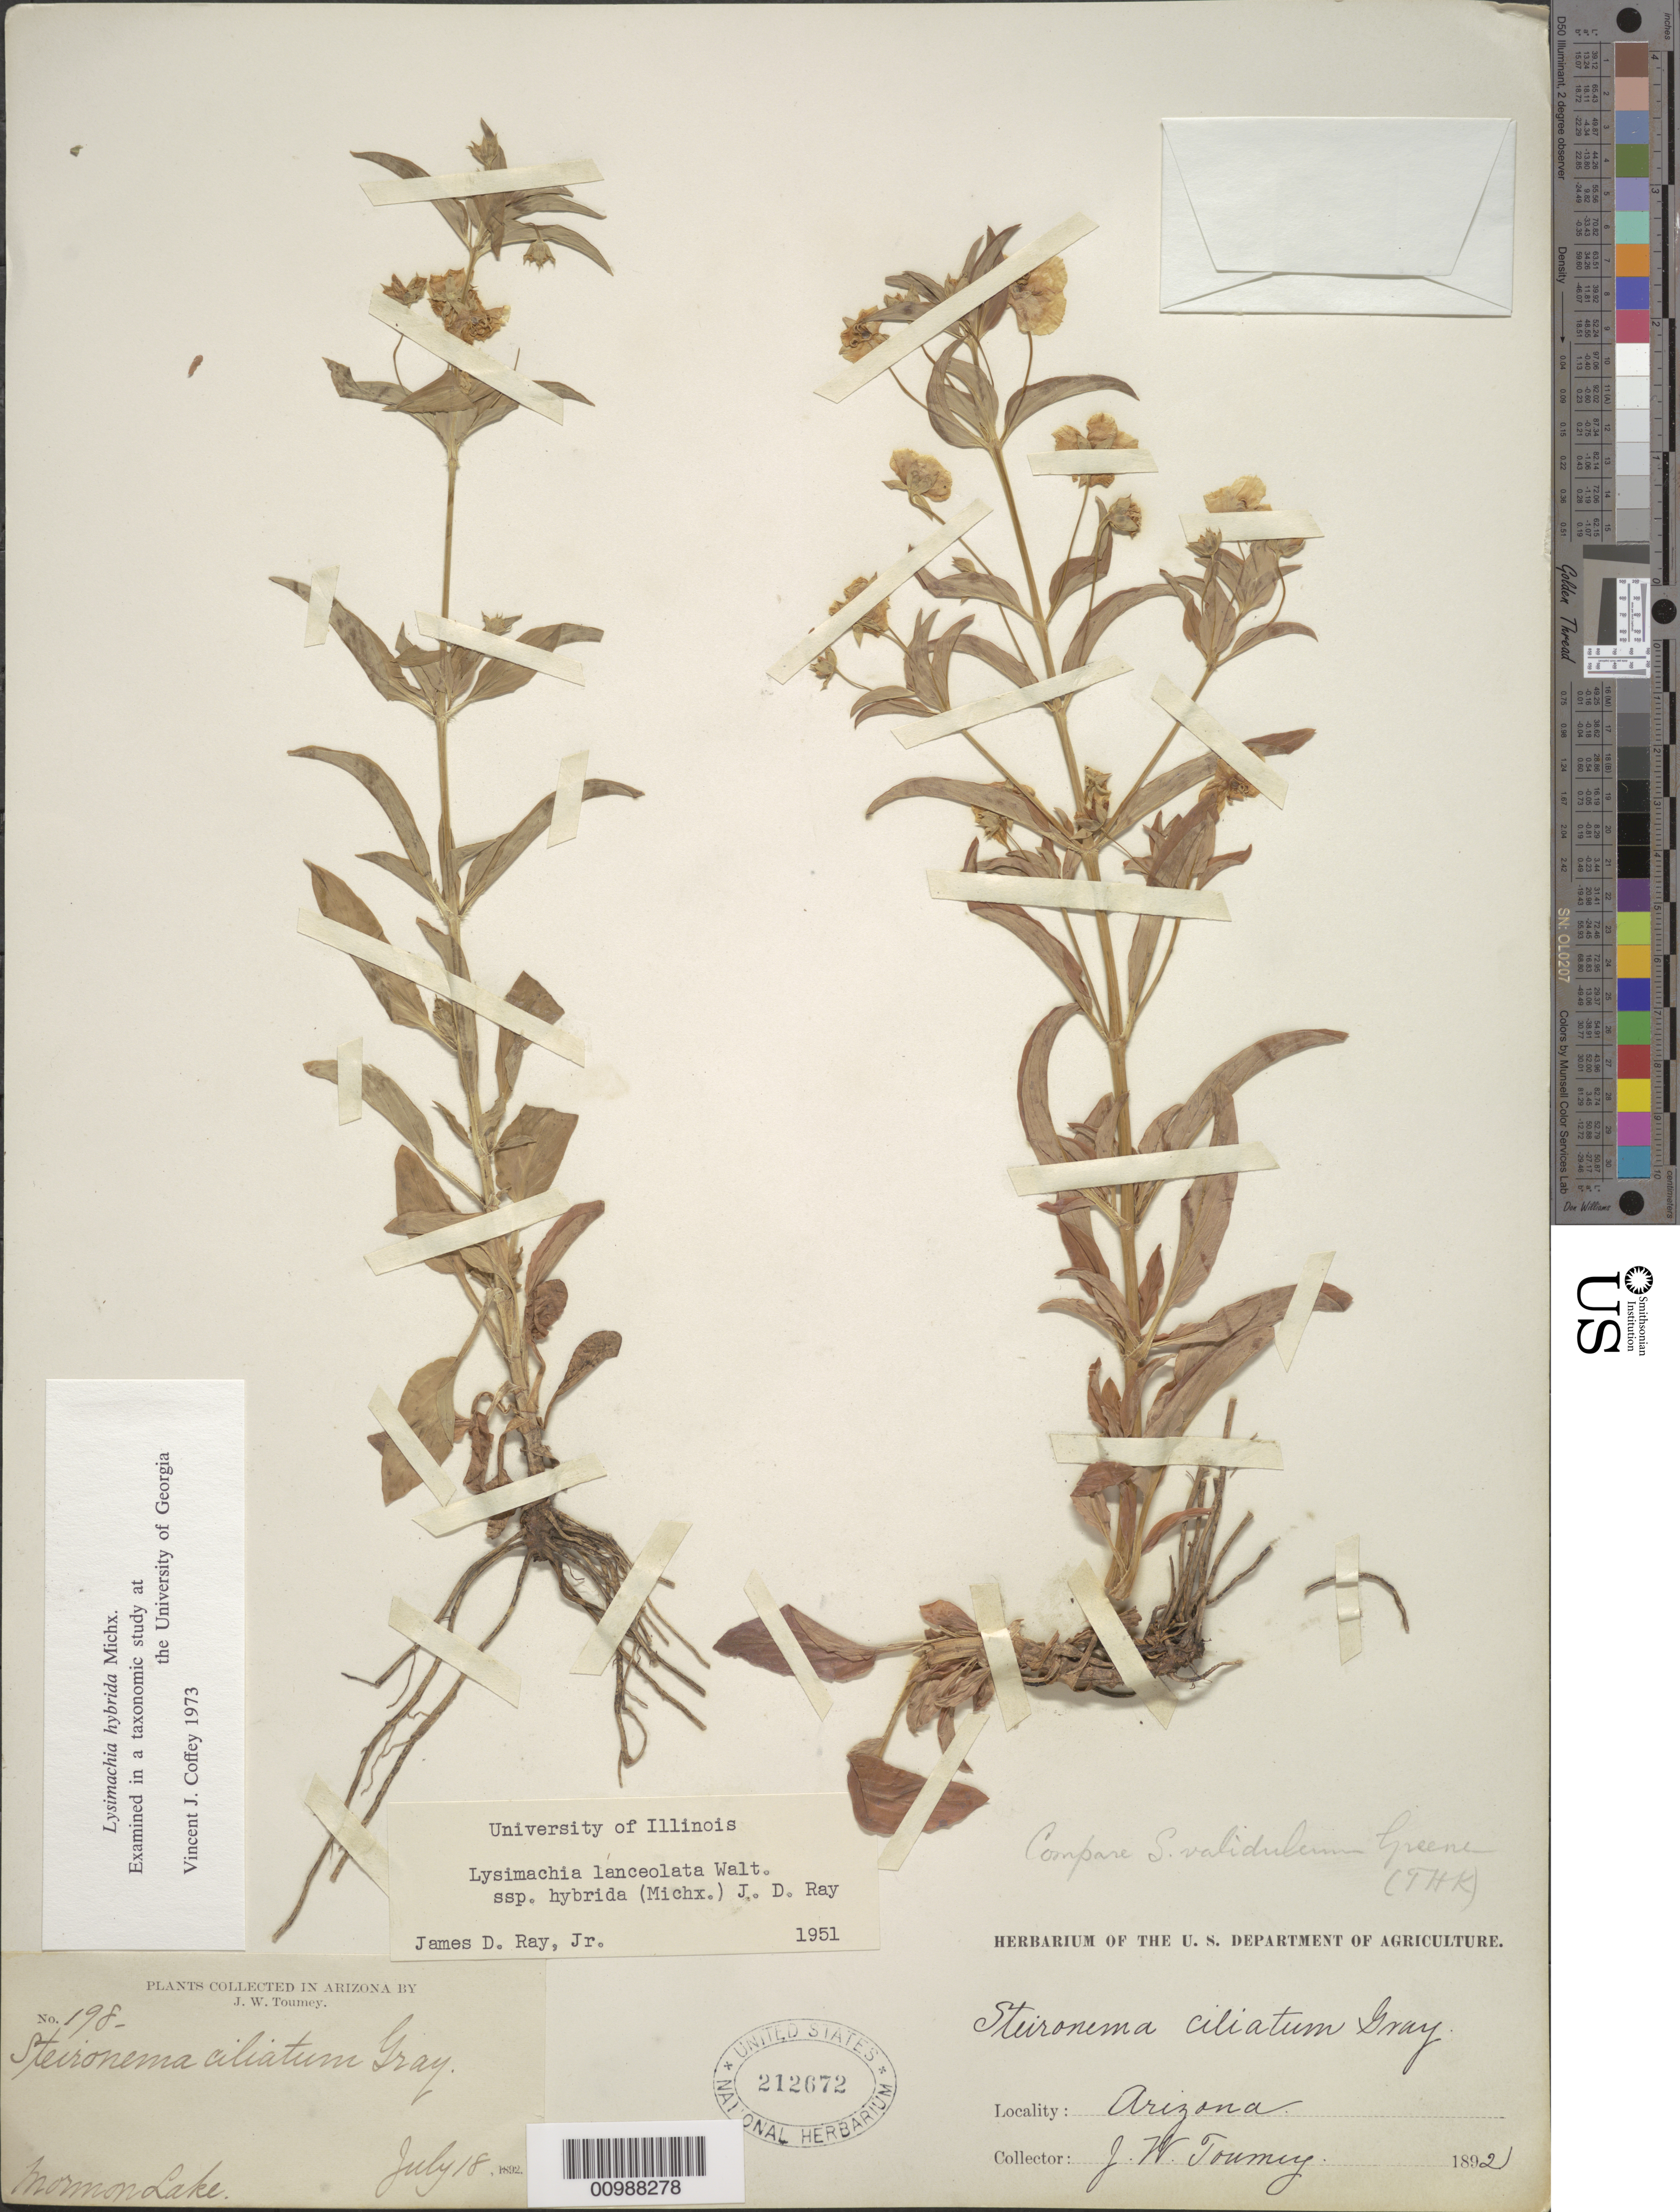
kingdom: Plantae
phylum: Tracheophyta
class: Magnoliopsida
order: Ericales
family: Primulaceae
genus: Lysimachia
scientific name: Lysimachia hybrida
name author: Michx.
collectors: J. W. Toumey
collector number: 198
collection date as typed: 18 Jul 1892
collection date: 1892-07-18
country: United States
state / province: Arizona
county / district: Coconino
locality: Mormon Lake.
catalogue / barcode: US 212672